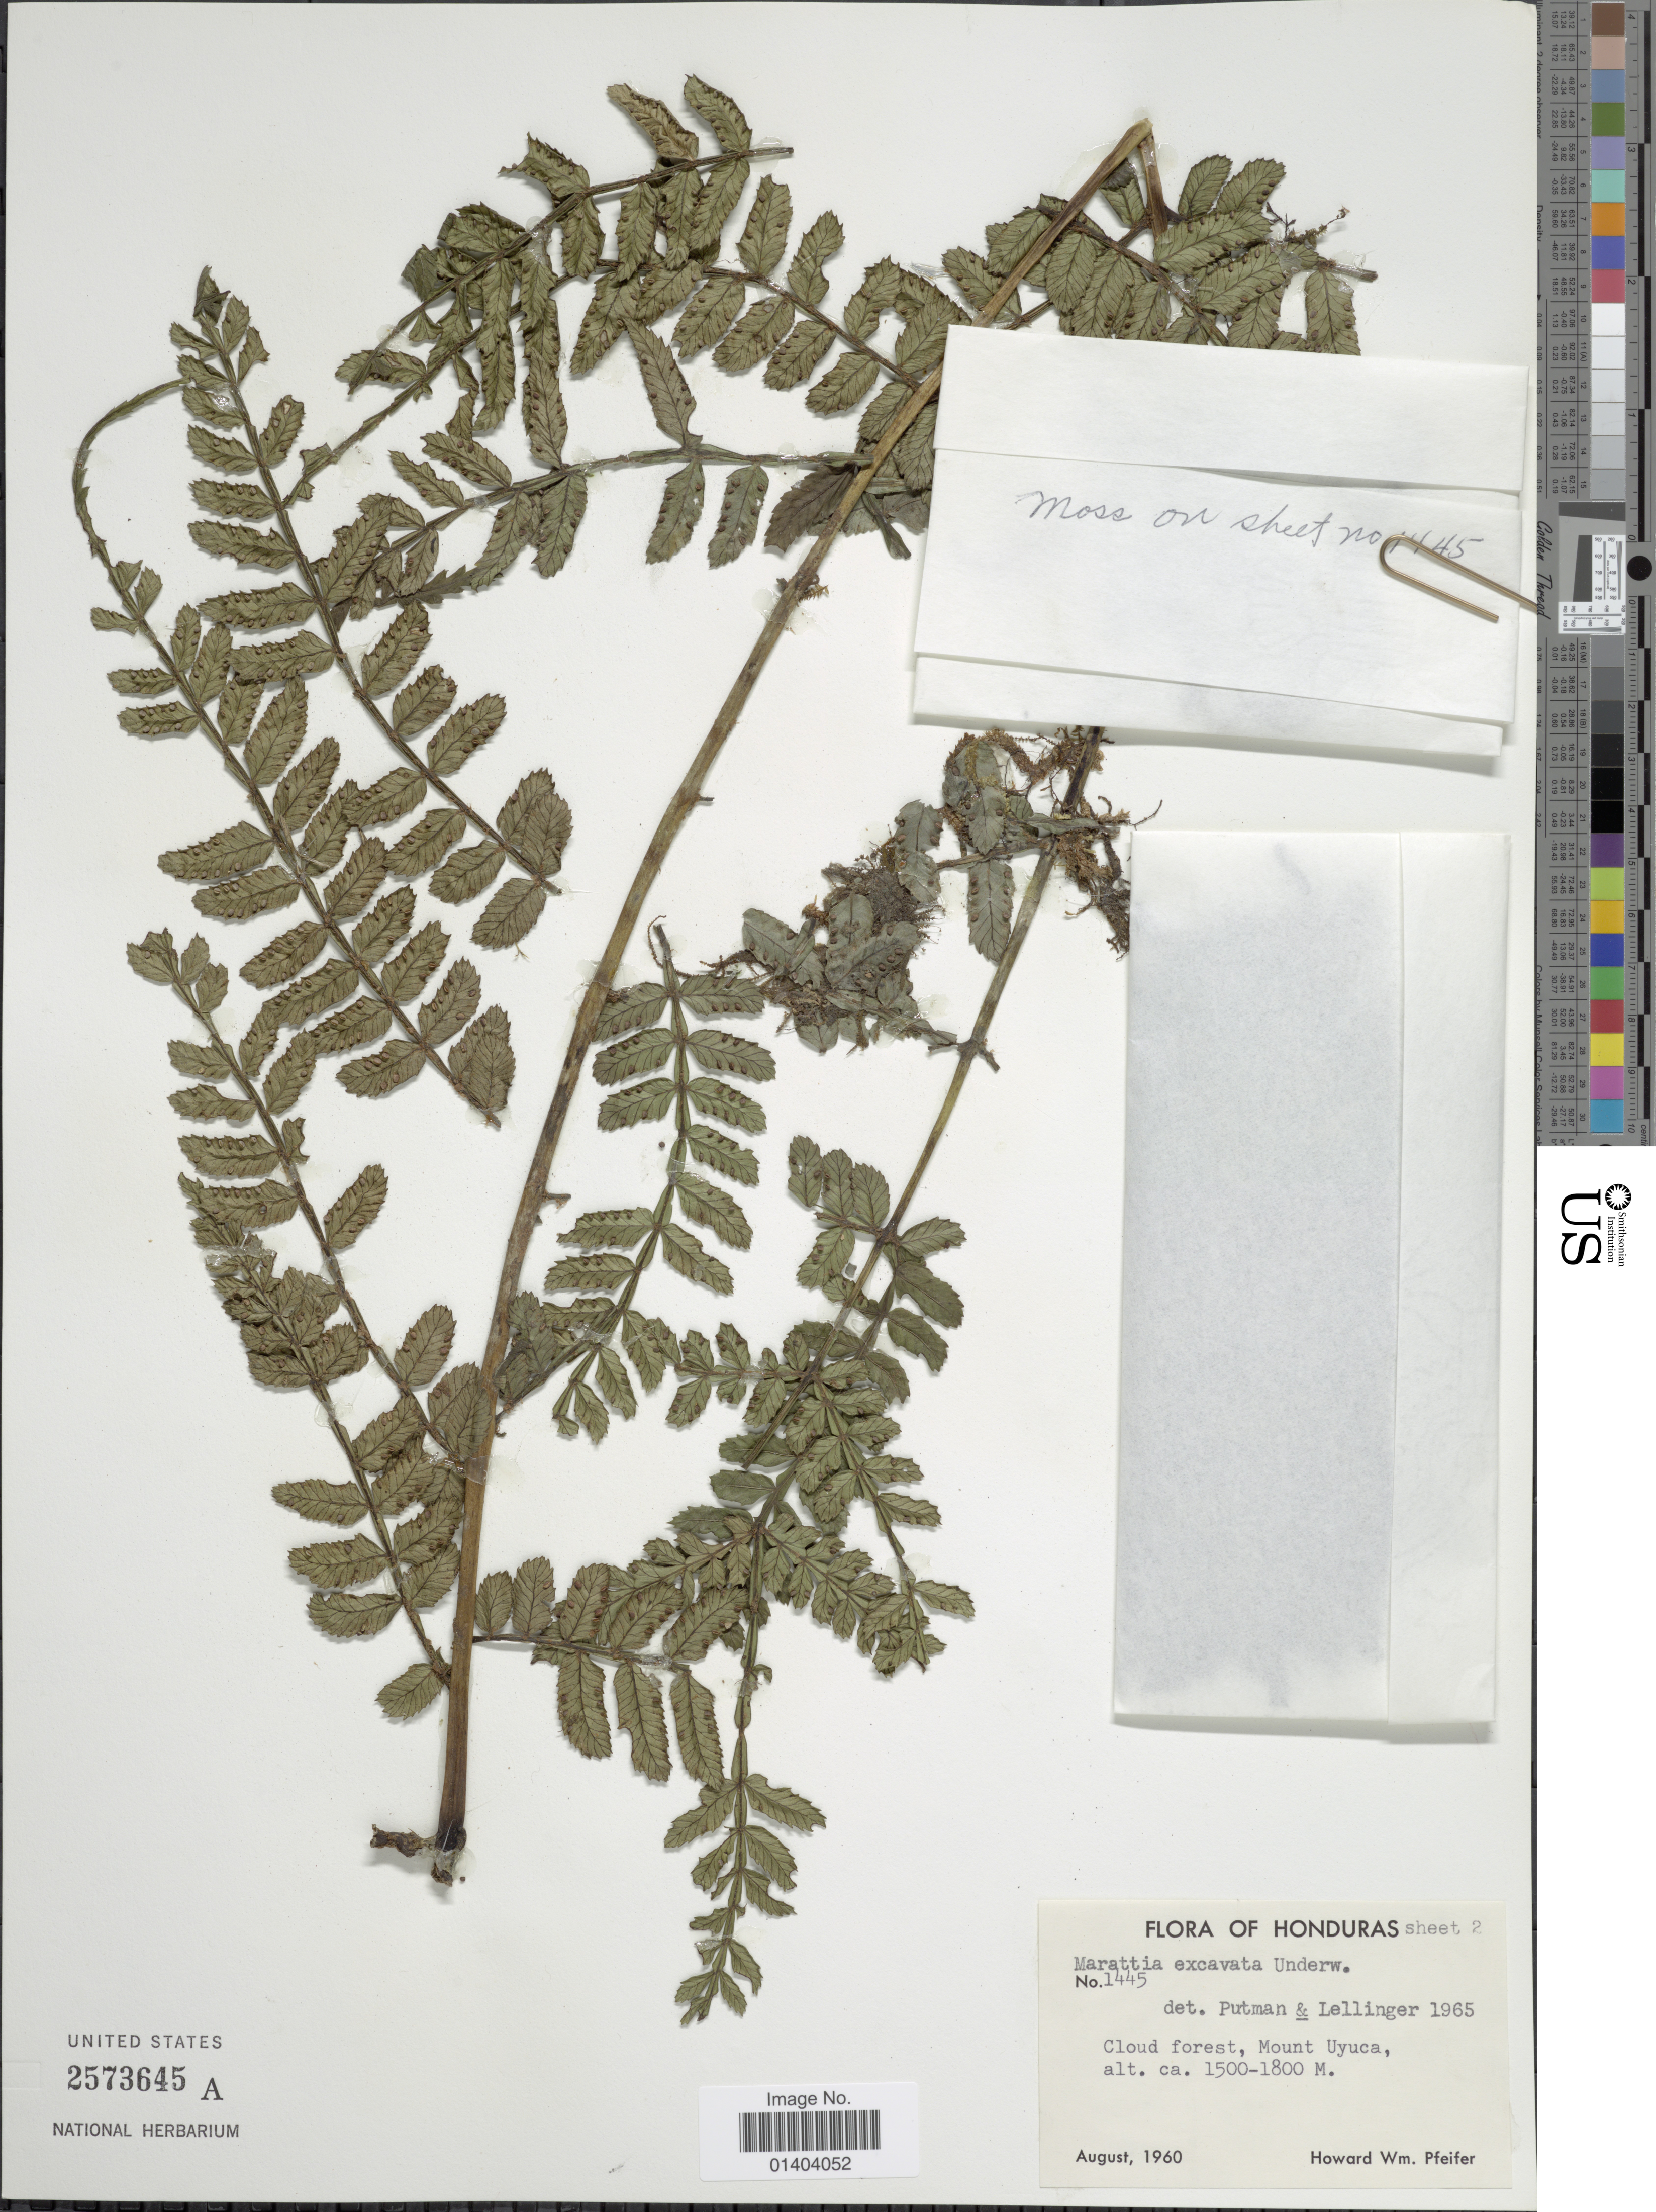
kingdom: Plantae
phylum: Tracheophyta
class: Polypodiopsida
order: Marattiales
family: Marattiaceae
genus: Marattia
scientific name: Marattia excavata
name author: Underw.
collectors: H. W. Pfeifer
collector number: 1445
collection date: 1960-08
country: Honduras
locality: Cloud forest, Mount Uyuca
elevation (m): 1500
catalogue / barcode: US 2573645A